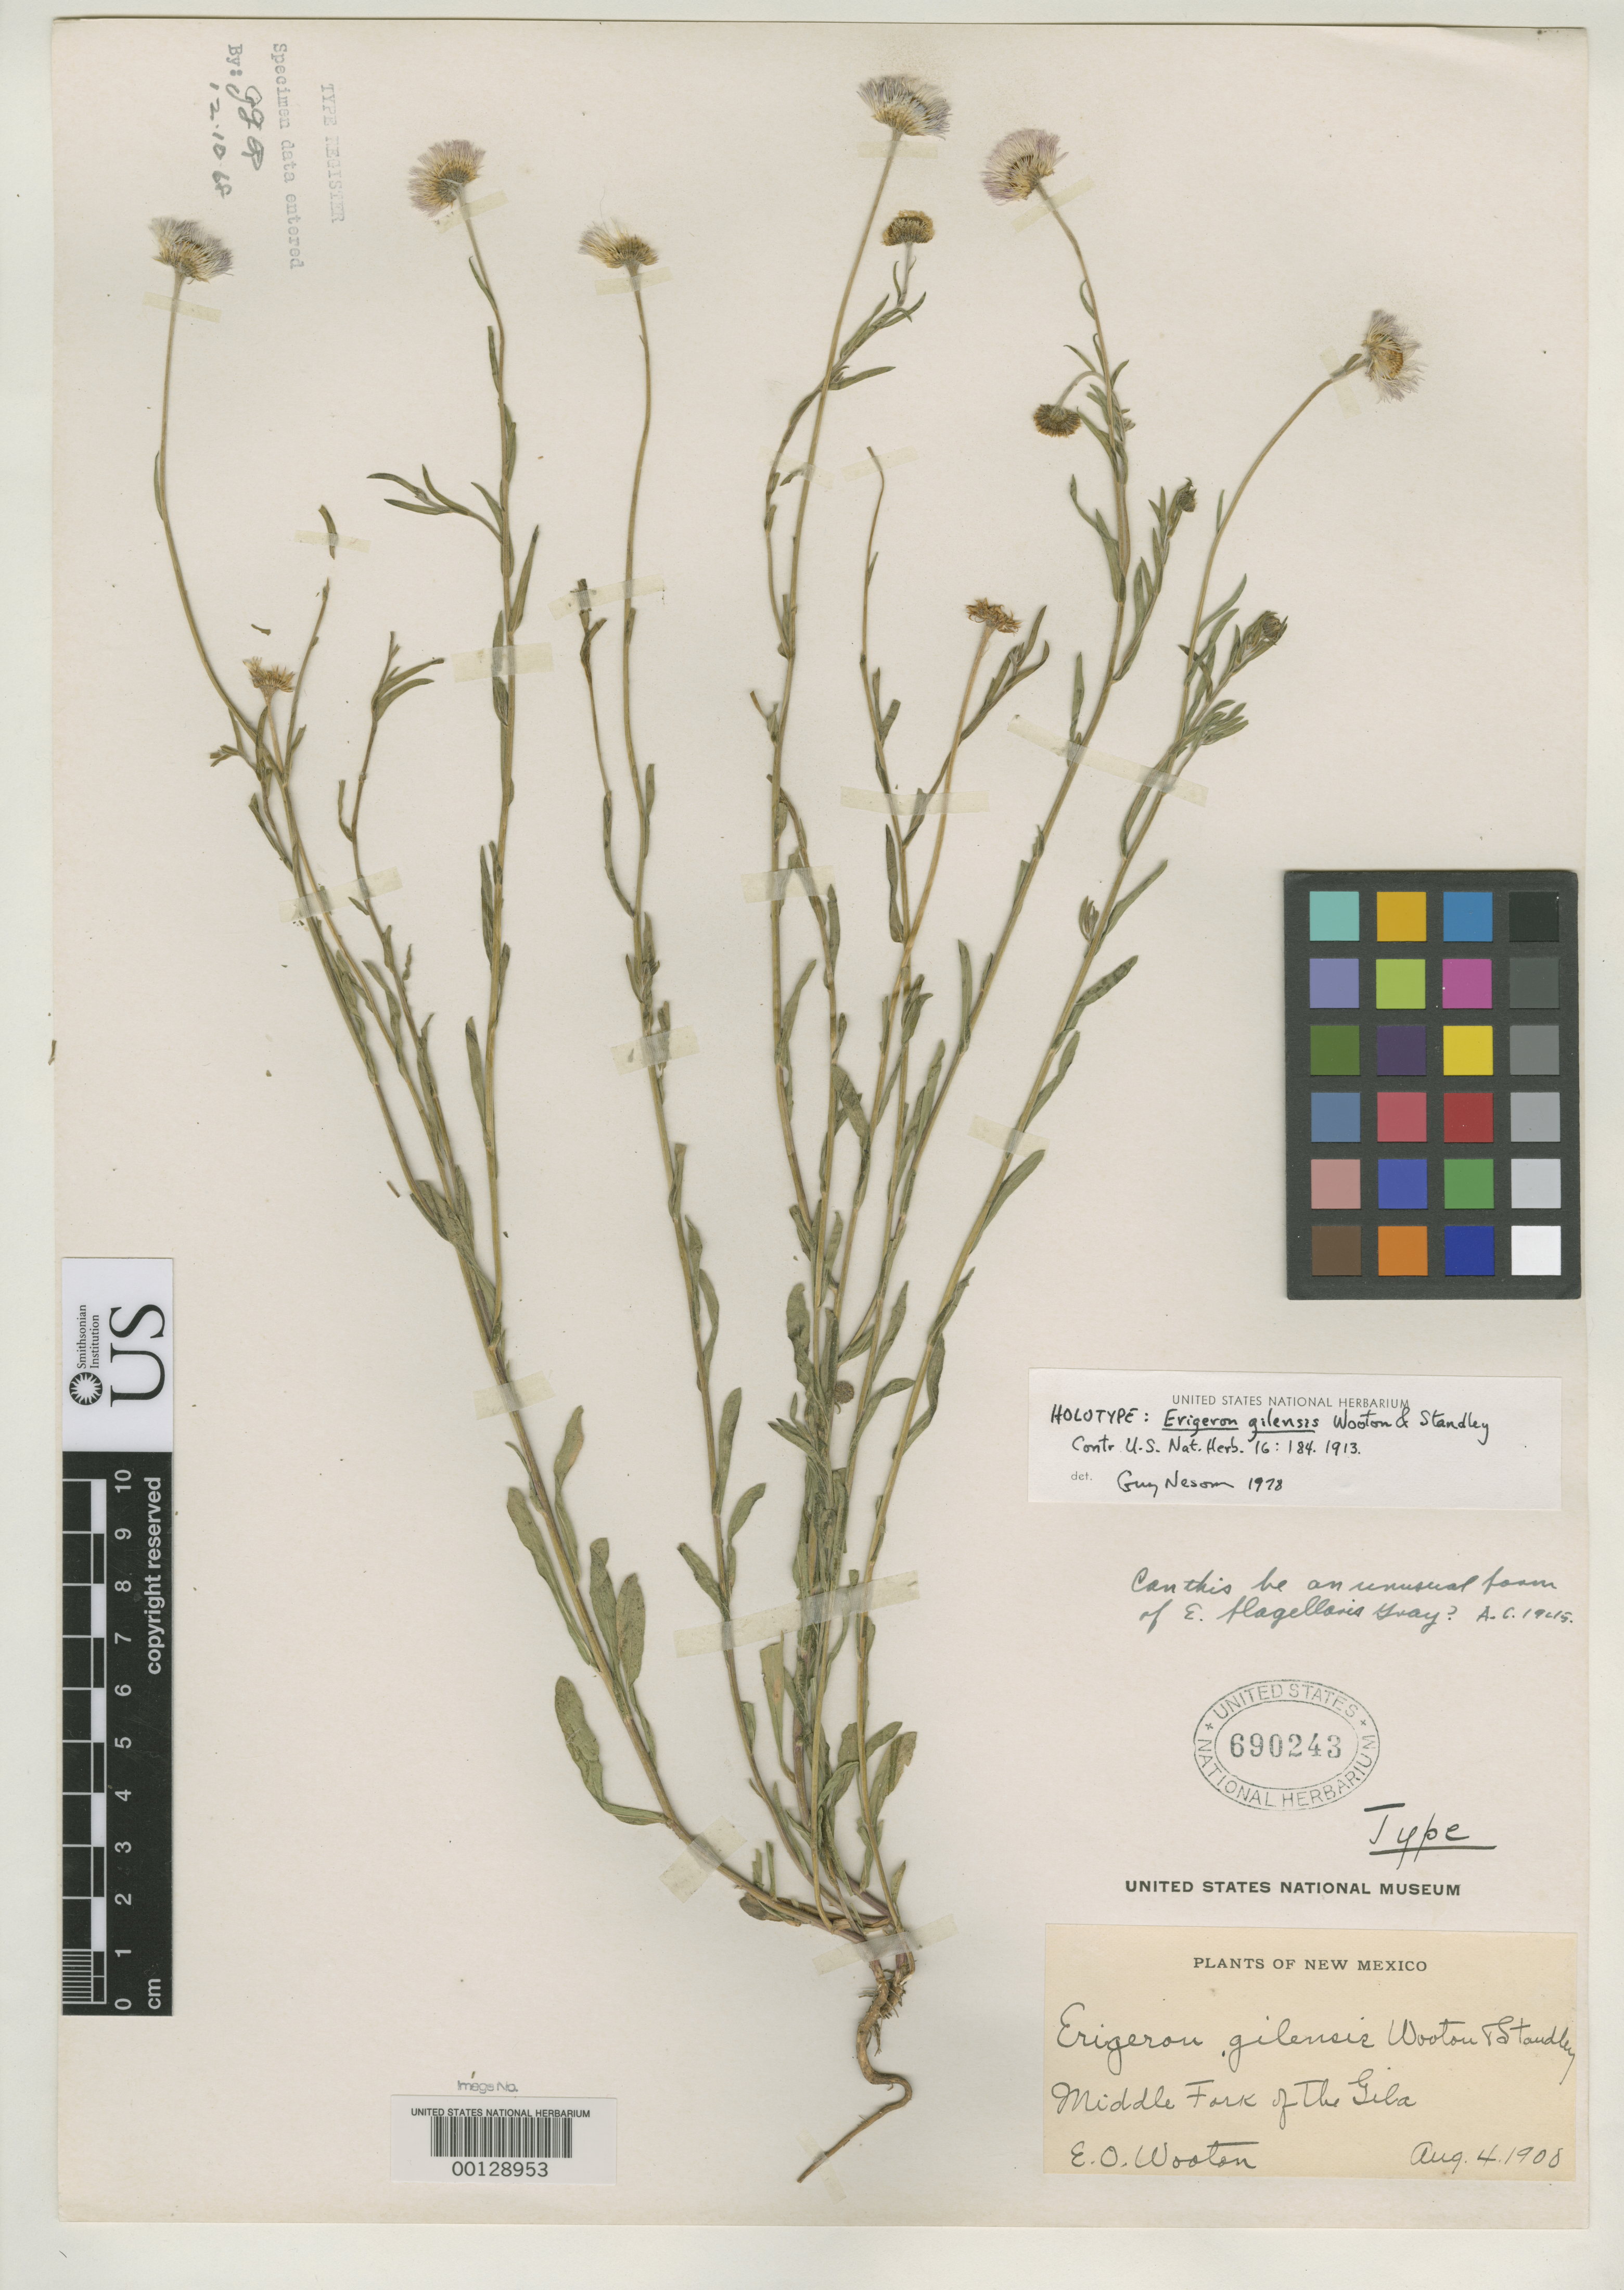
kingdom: Plantae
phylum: Tracheophyta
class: Magnoliopsida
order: Asterales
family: Asteraceae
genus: Erigeron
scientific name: Erigeron gilensis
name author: Wooton & Standl.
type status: Holotype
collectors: E. O. Wooton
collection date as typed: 04 Aug 1900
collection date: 1900-08-04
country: United States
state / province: New Mexico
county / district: Socorro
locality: Middle Fork of Rio Gila, Mogollon Mountains.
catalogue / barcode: US 690243